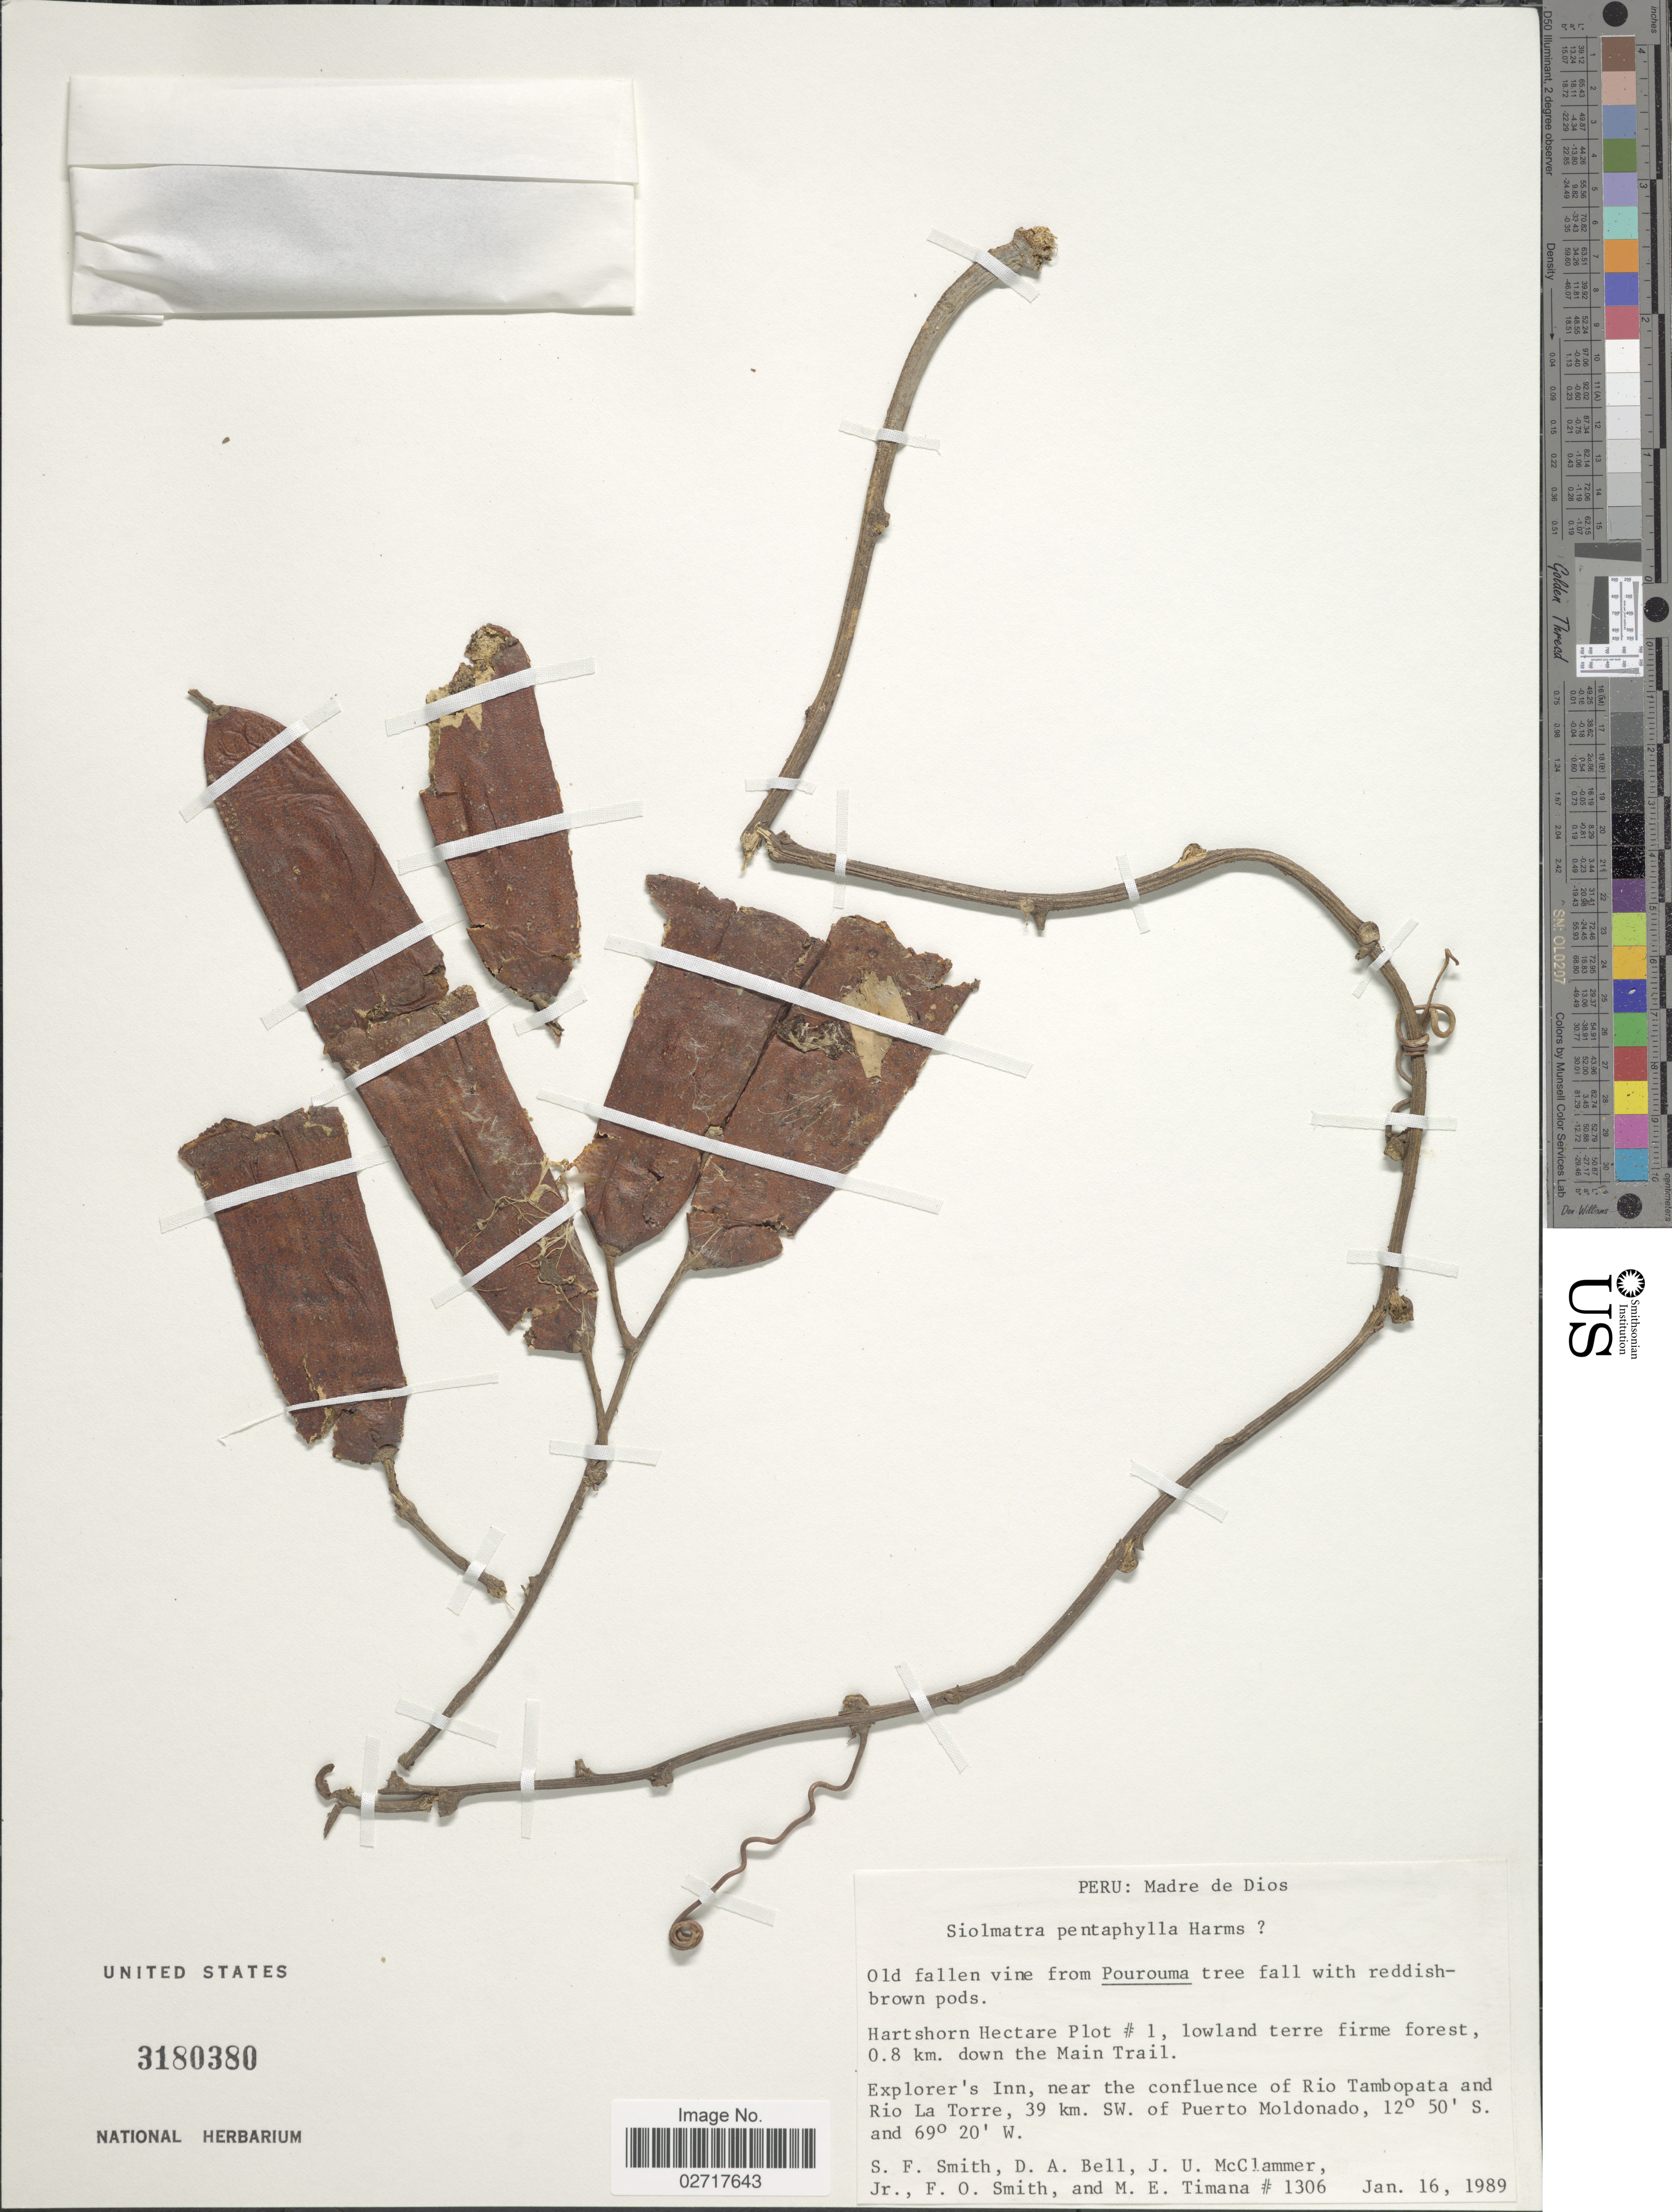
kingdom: Plantae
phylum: Tracheophyta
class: Magnoliopsida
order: Cucurbitales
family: Cucurbitaceae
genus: Siolmatra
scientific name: Siolmatra pentaphylla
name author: Harms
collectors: S.F. Smith, D. A. Bell, J. McClammer Jr. & F. Smith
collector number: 1306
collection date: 1989-01-16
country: Peru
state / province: Madre de Dios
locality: Hartshorn Hectare Plot # 1, lowland terre firme forest, 0.8 km. down the Main Trail. Explorer's Inn, near the confluence of Rio Tambopata and Rio La Torre, 39 km. SW. of Puerto Moldonado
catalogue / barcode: US 3180380